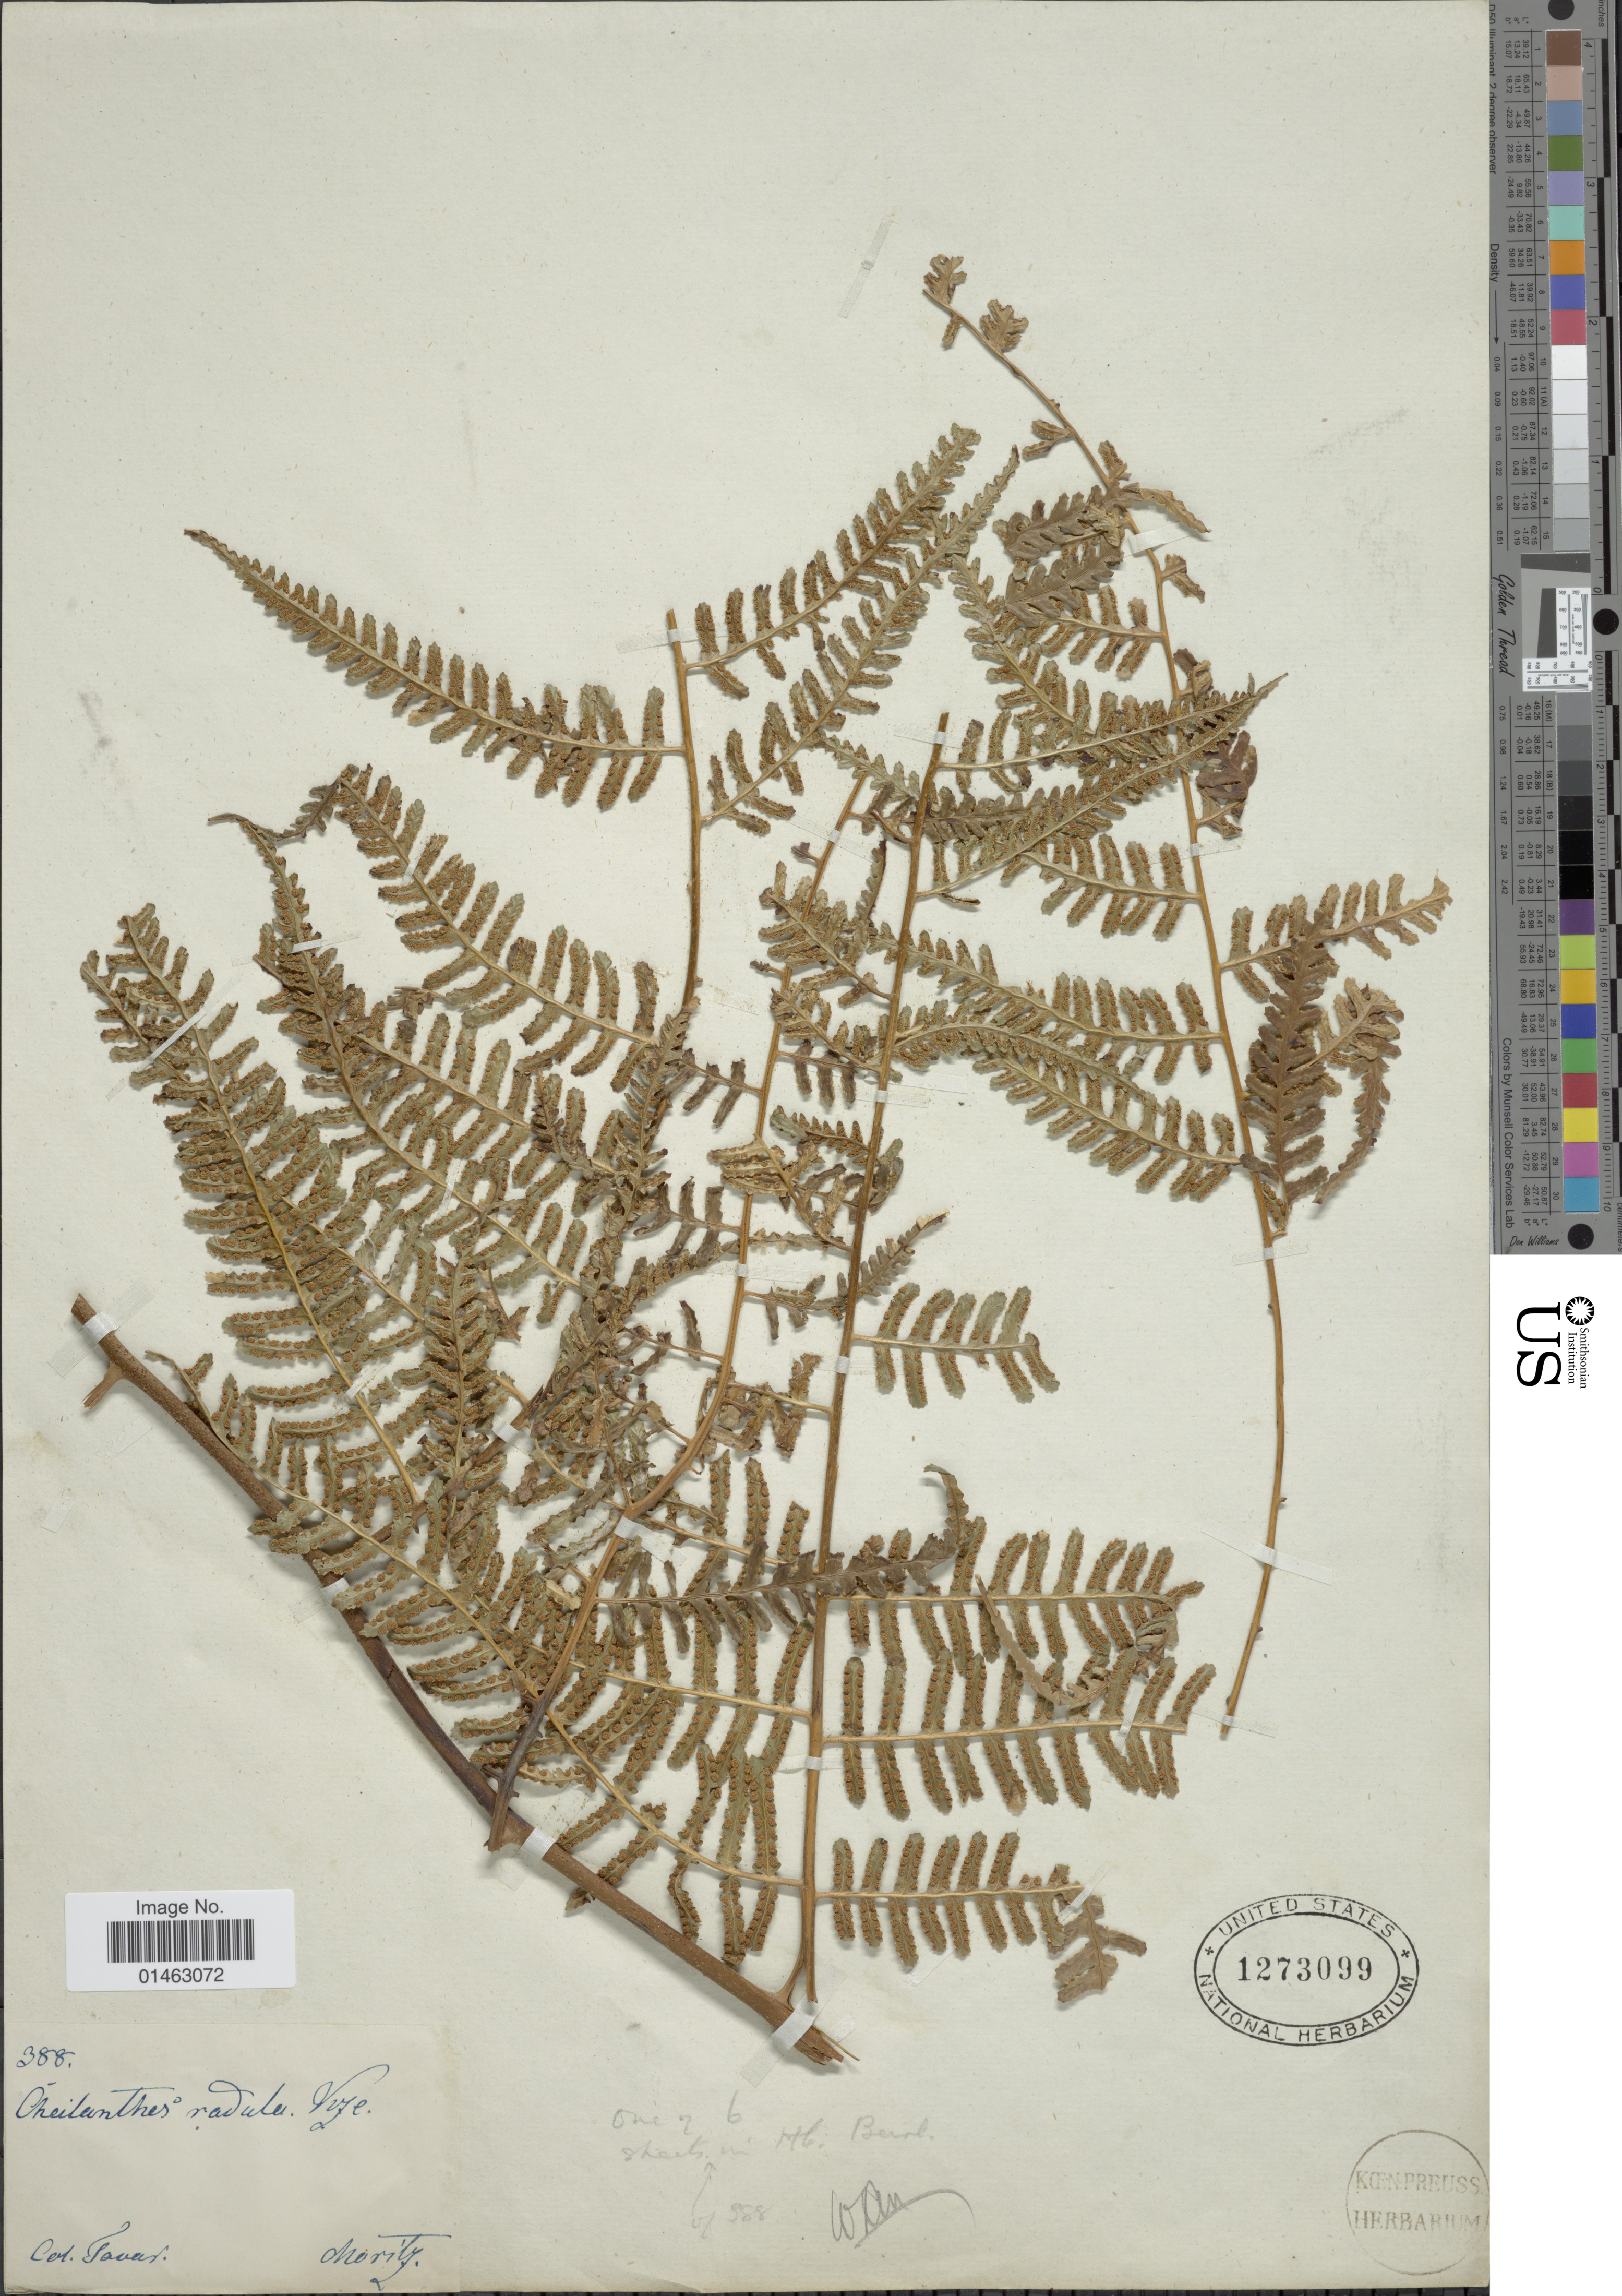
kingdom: Plantae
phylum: Tracheophyta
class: Polypodiopsida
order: Polypodiales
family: Dennstaedtiaceae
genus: Hypolepis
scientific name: Hypolepis parallelogramma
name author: (Kunze) C. Presl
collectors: Moritz, --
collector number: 388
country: Colombia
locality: Col. Tovar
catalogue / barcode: US 1273099